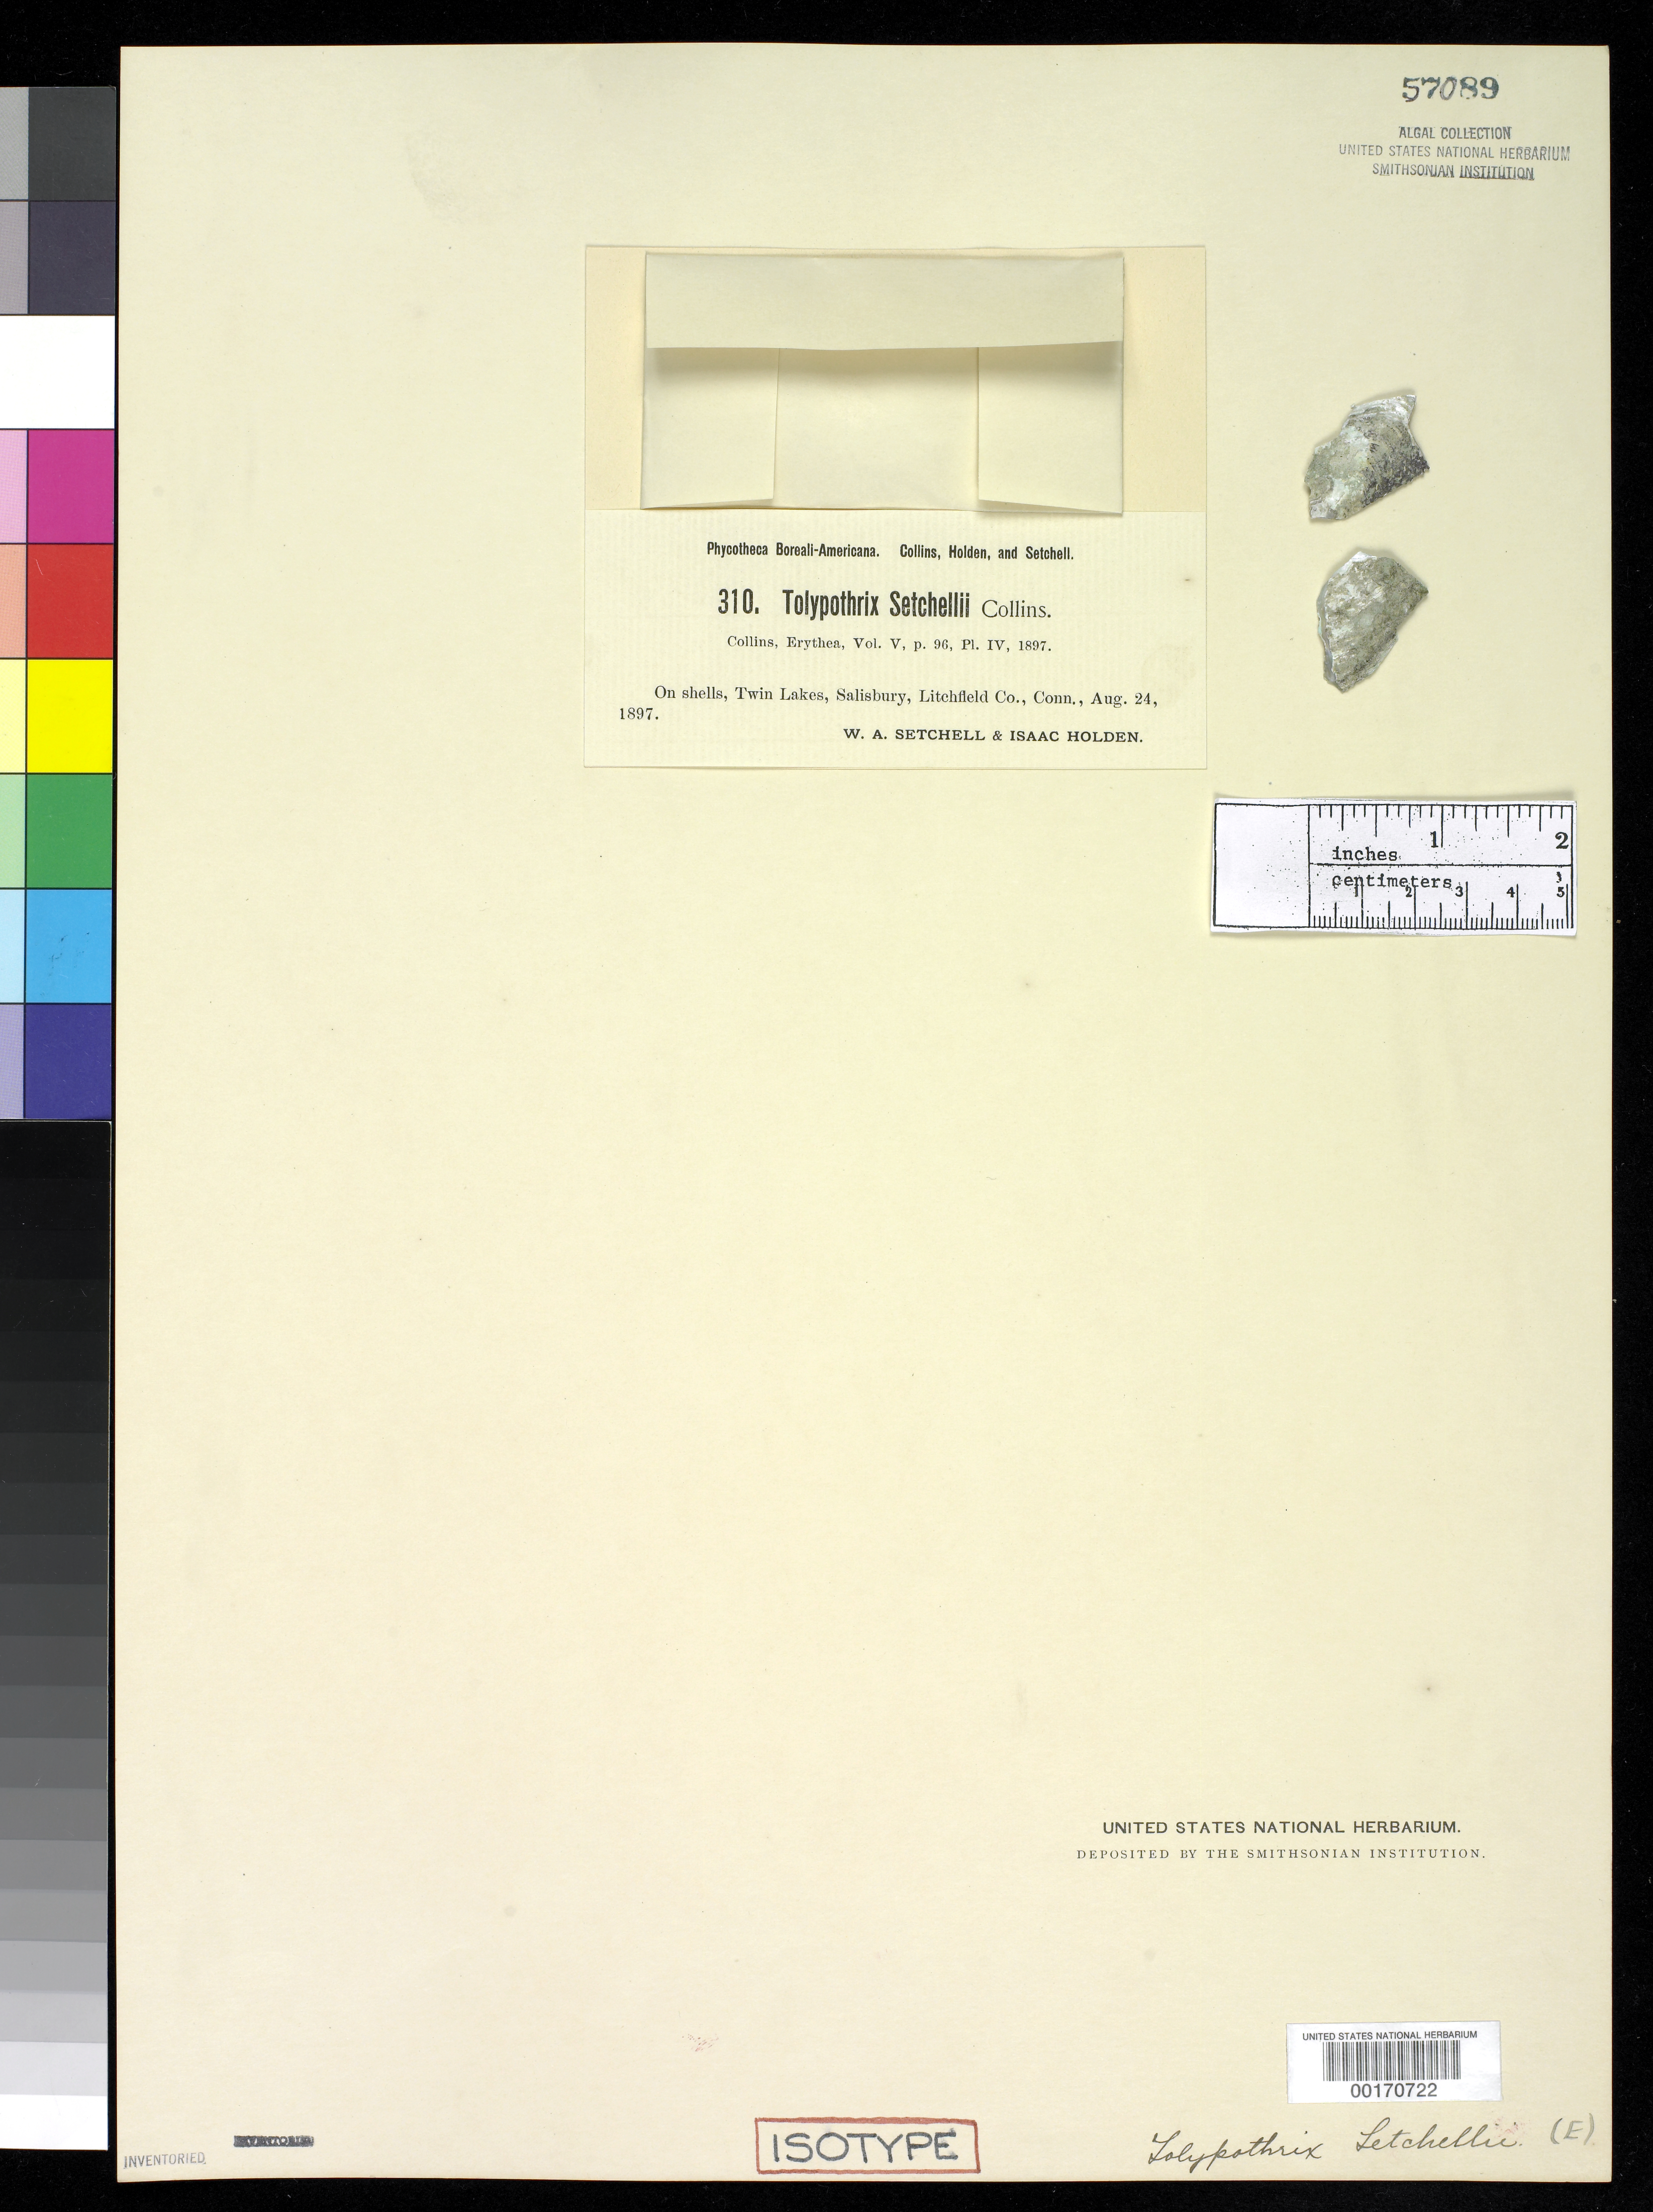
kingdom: Bacteria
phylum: Cyanobacteria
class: Cyanobacteriia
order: Cyanobacteriales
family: Tolypothrichaceae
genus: Tolypothrix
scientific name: Tolypothrix setchellii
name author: Collins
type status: Isotype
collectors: W. Setchell & I. Holden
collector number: PB-A 310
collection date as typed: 24 Aug 1897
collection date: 1897-08-24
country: United States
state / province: Connecticut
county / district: Litchfield County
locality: Twin Lakes, Salisbury.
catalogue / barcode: US 57089